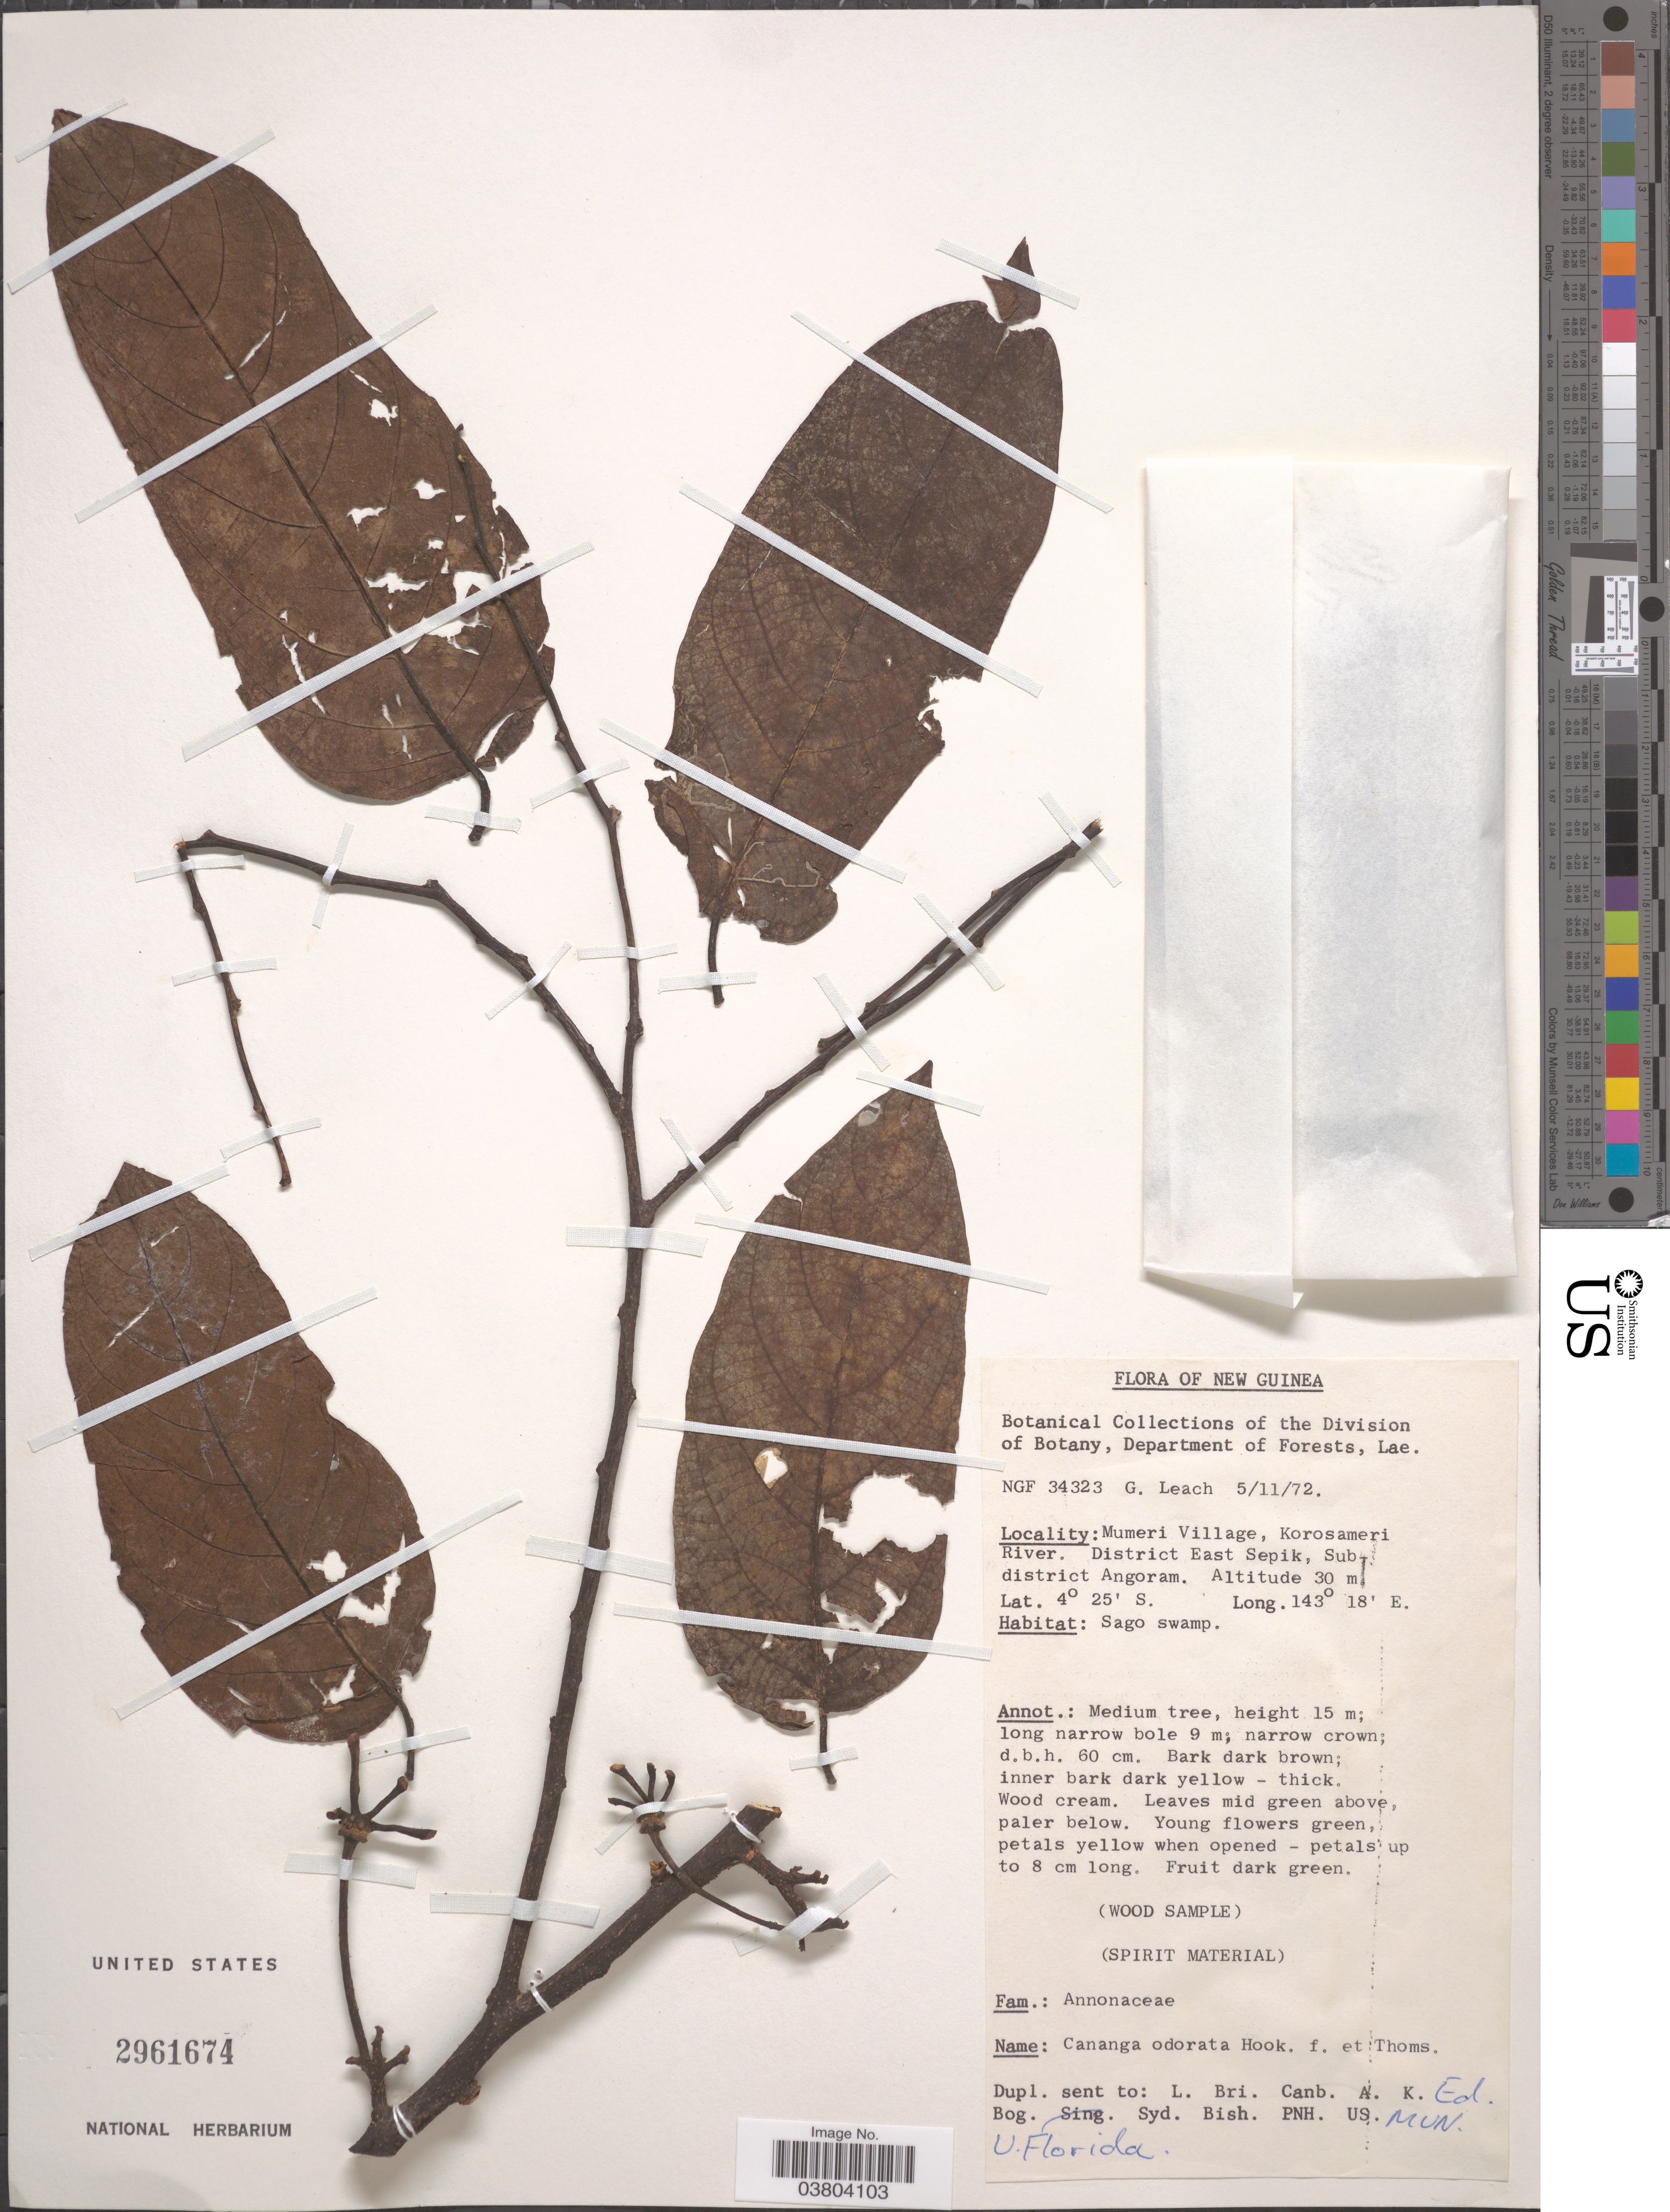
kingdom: Plantae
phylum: Tracheophyta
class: Magnoliopsida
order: Magnoliales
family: Annonaceae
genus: Cananga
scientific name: Cananga odorata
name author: (Lam.) Hook. f. & Thomson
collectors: G. Leach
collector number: NGF34323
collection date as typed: Transcribed d/m/y: 5/11/72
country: Papua New Guinea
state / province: East Sepik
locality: New Guinea. Mumeri Village, Korosameri River. District East Sepik, Subdistrict Angoram. Sago swamp.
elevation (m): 30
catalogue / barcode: US 2961674